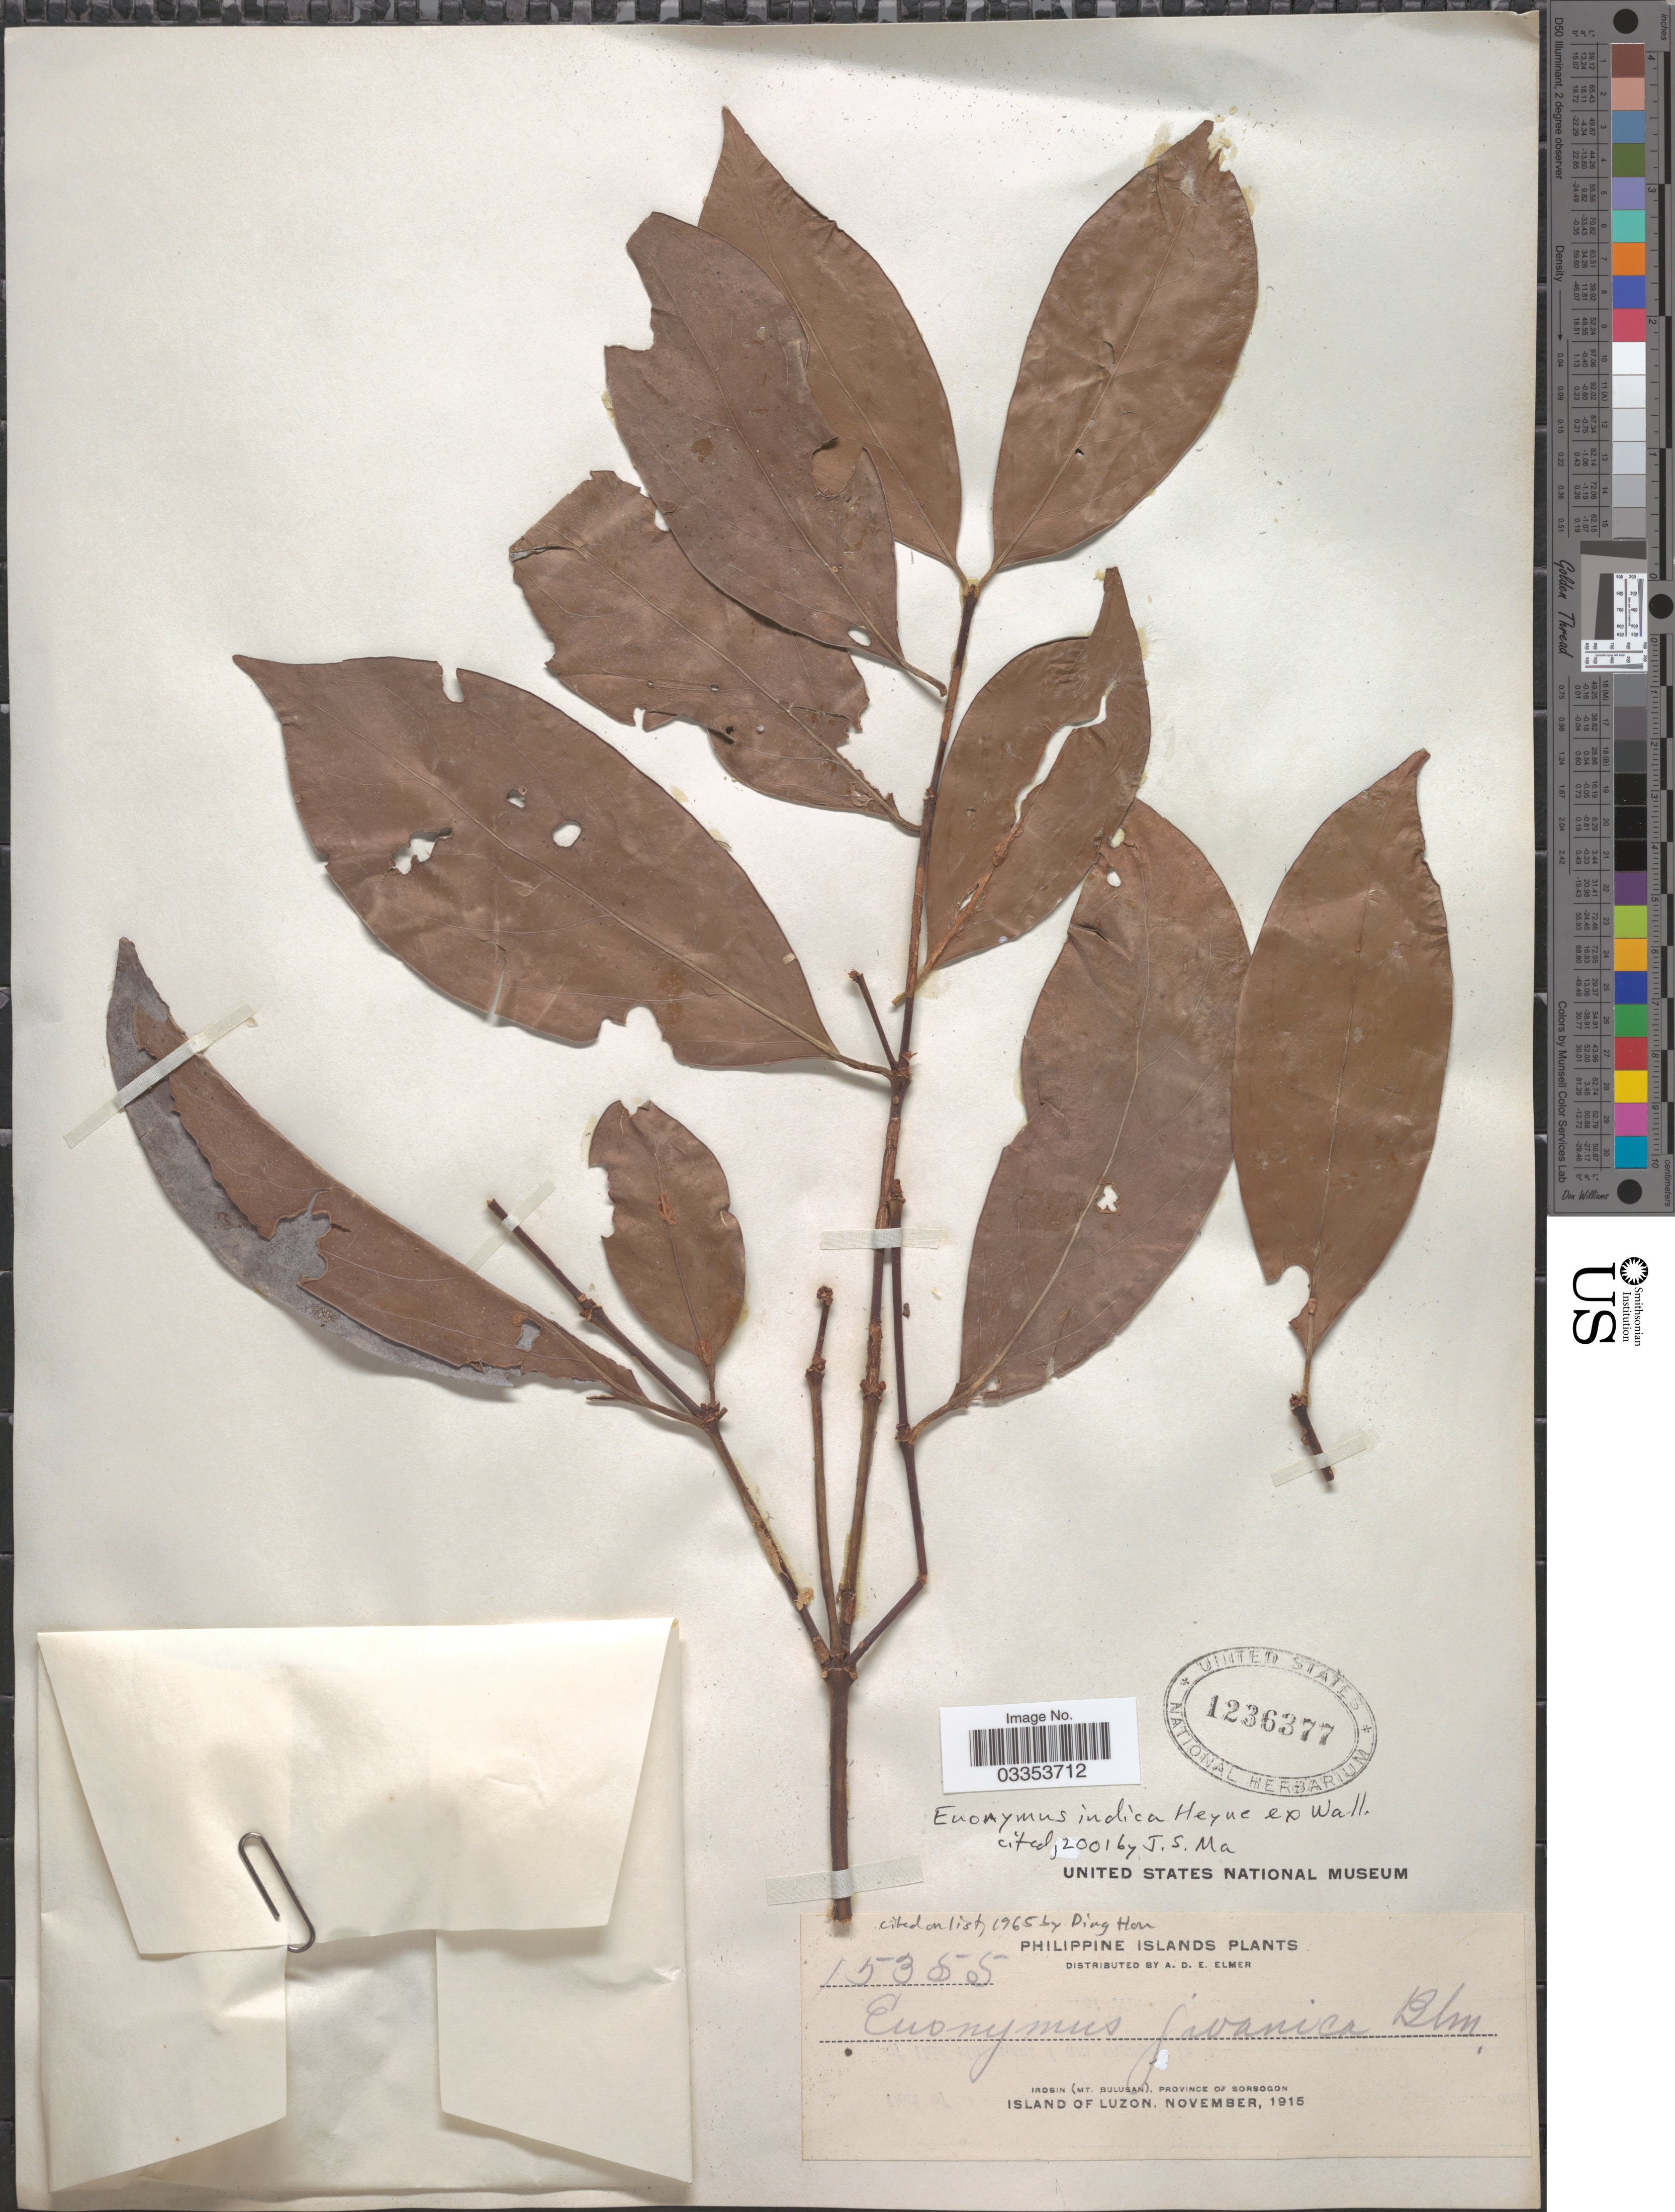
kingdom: Plantae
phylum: Tracheophyta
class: Magnoliopsida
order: Celastrales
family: Celastraceae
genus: Euonymus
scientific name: Euonymus indicus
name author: B. Heyne ex Wall.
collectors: A. D. E. Elmer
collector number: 15355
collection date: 1915-11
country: Philippines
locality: Philippine Islands. Irosin (Mt. Bulusan), province of Sorsogon. Island of Luzon.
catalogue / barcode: US 1236377